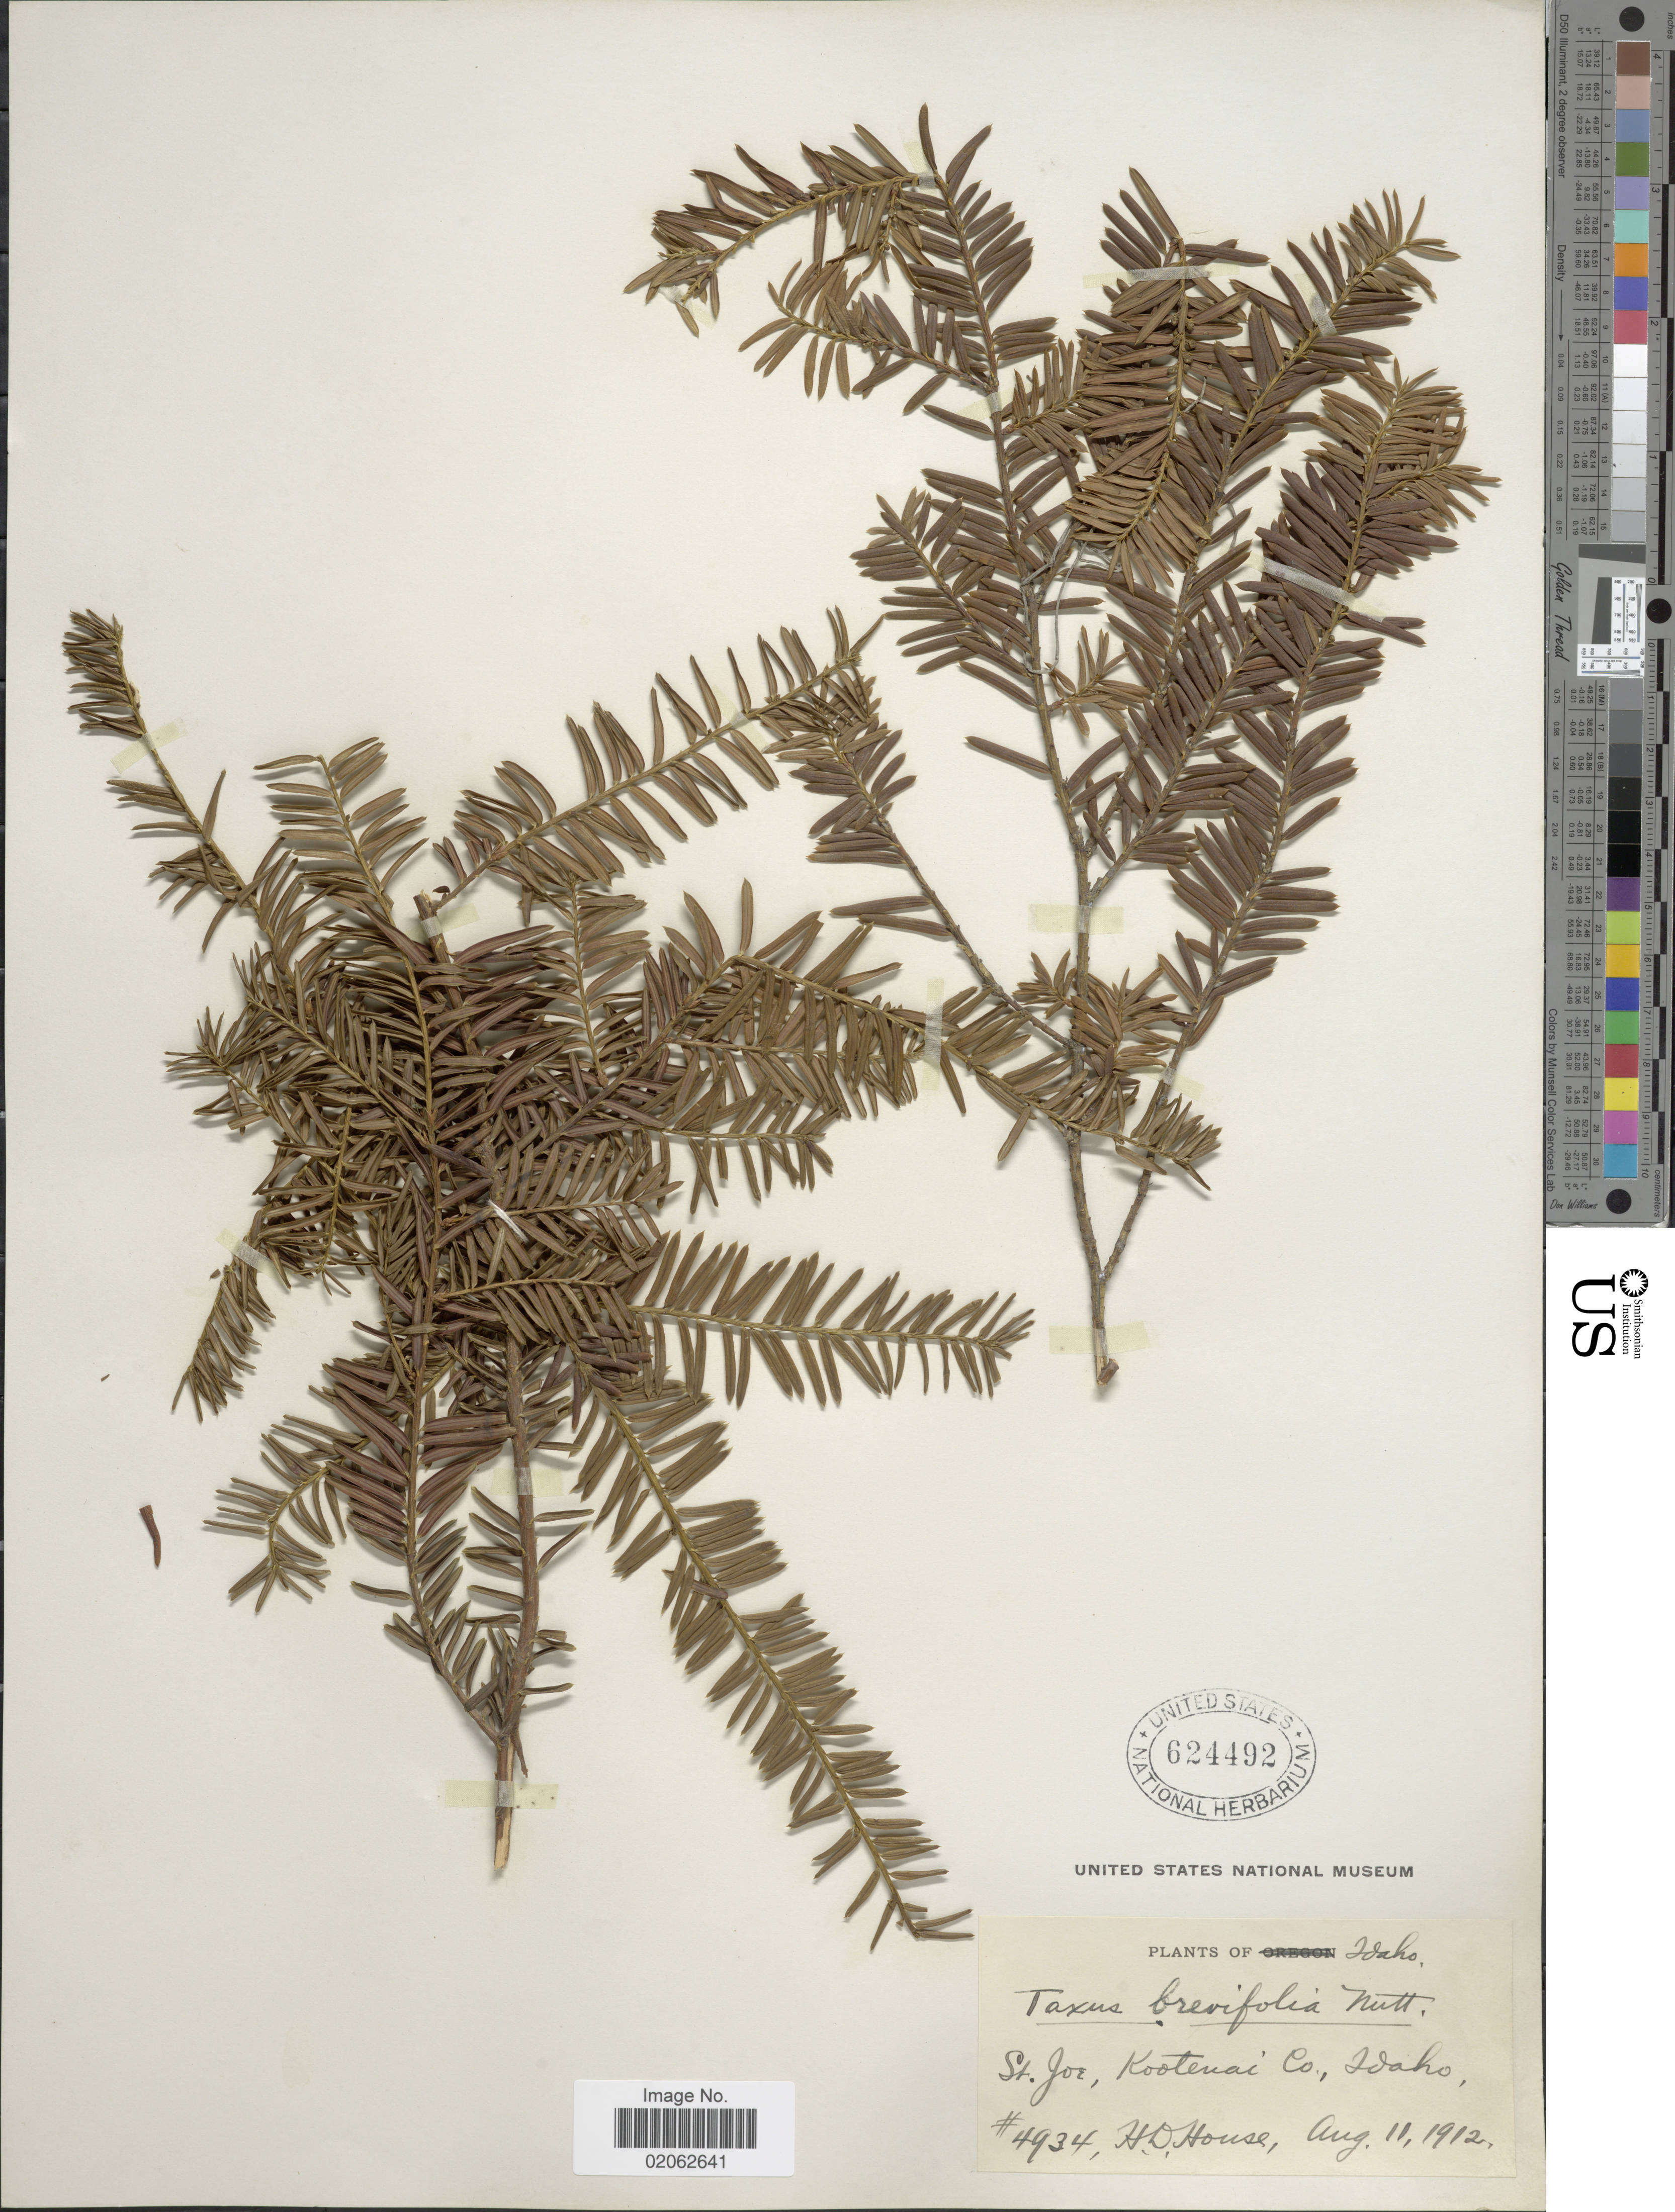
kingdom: Plantae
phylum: Tracheophyta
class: Pinopsida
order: Pinales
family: Taxaceae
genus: Taxus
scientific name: Taxus brevifolia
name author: Nutt.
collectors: H. D. House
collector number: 4934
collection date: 1912-08-11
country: United States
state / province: Idaho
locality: St. Joe, Kootenai Co., Idaho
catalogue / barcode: US 624492